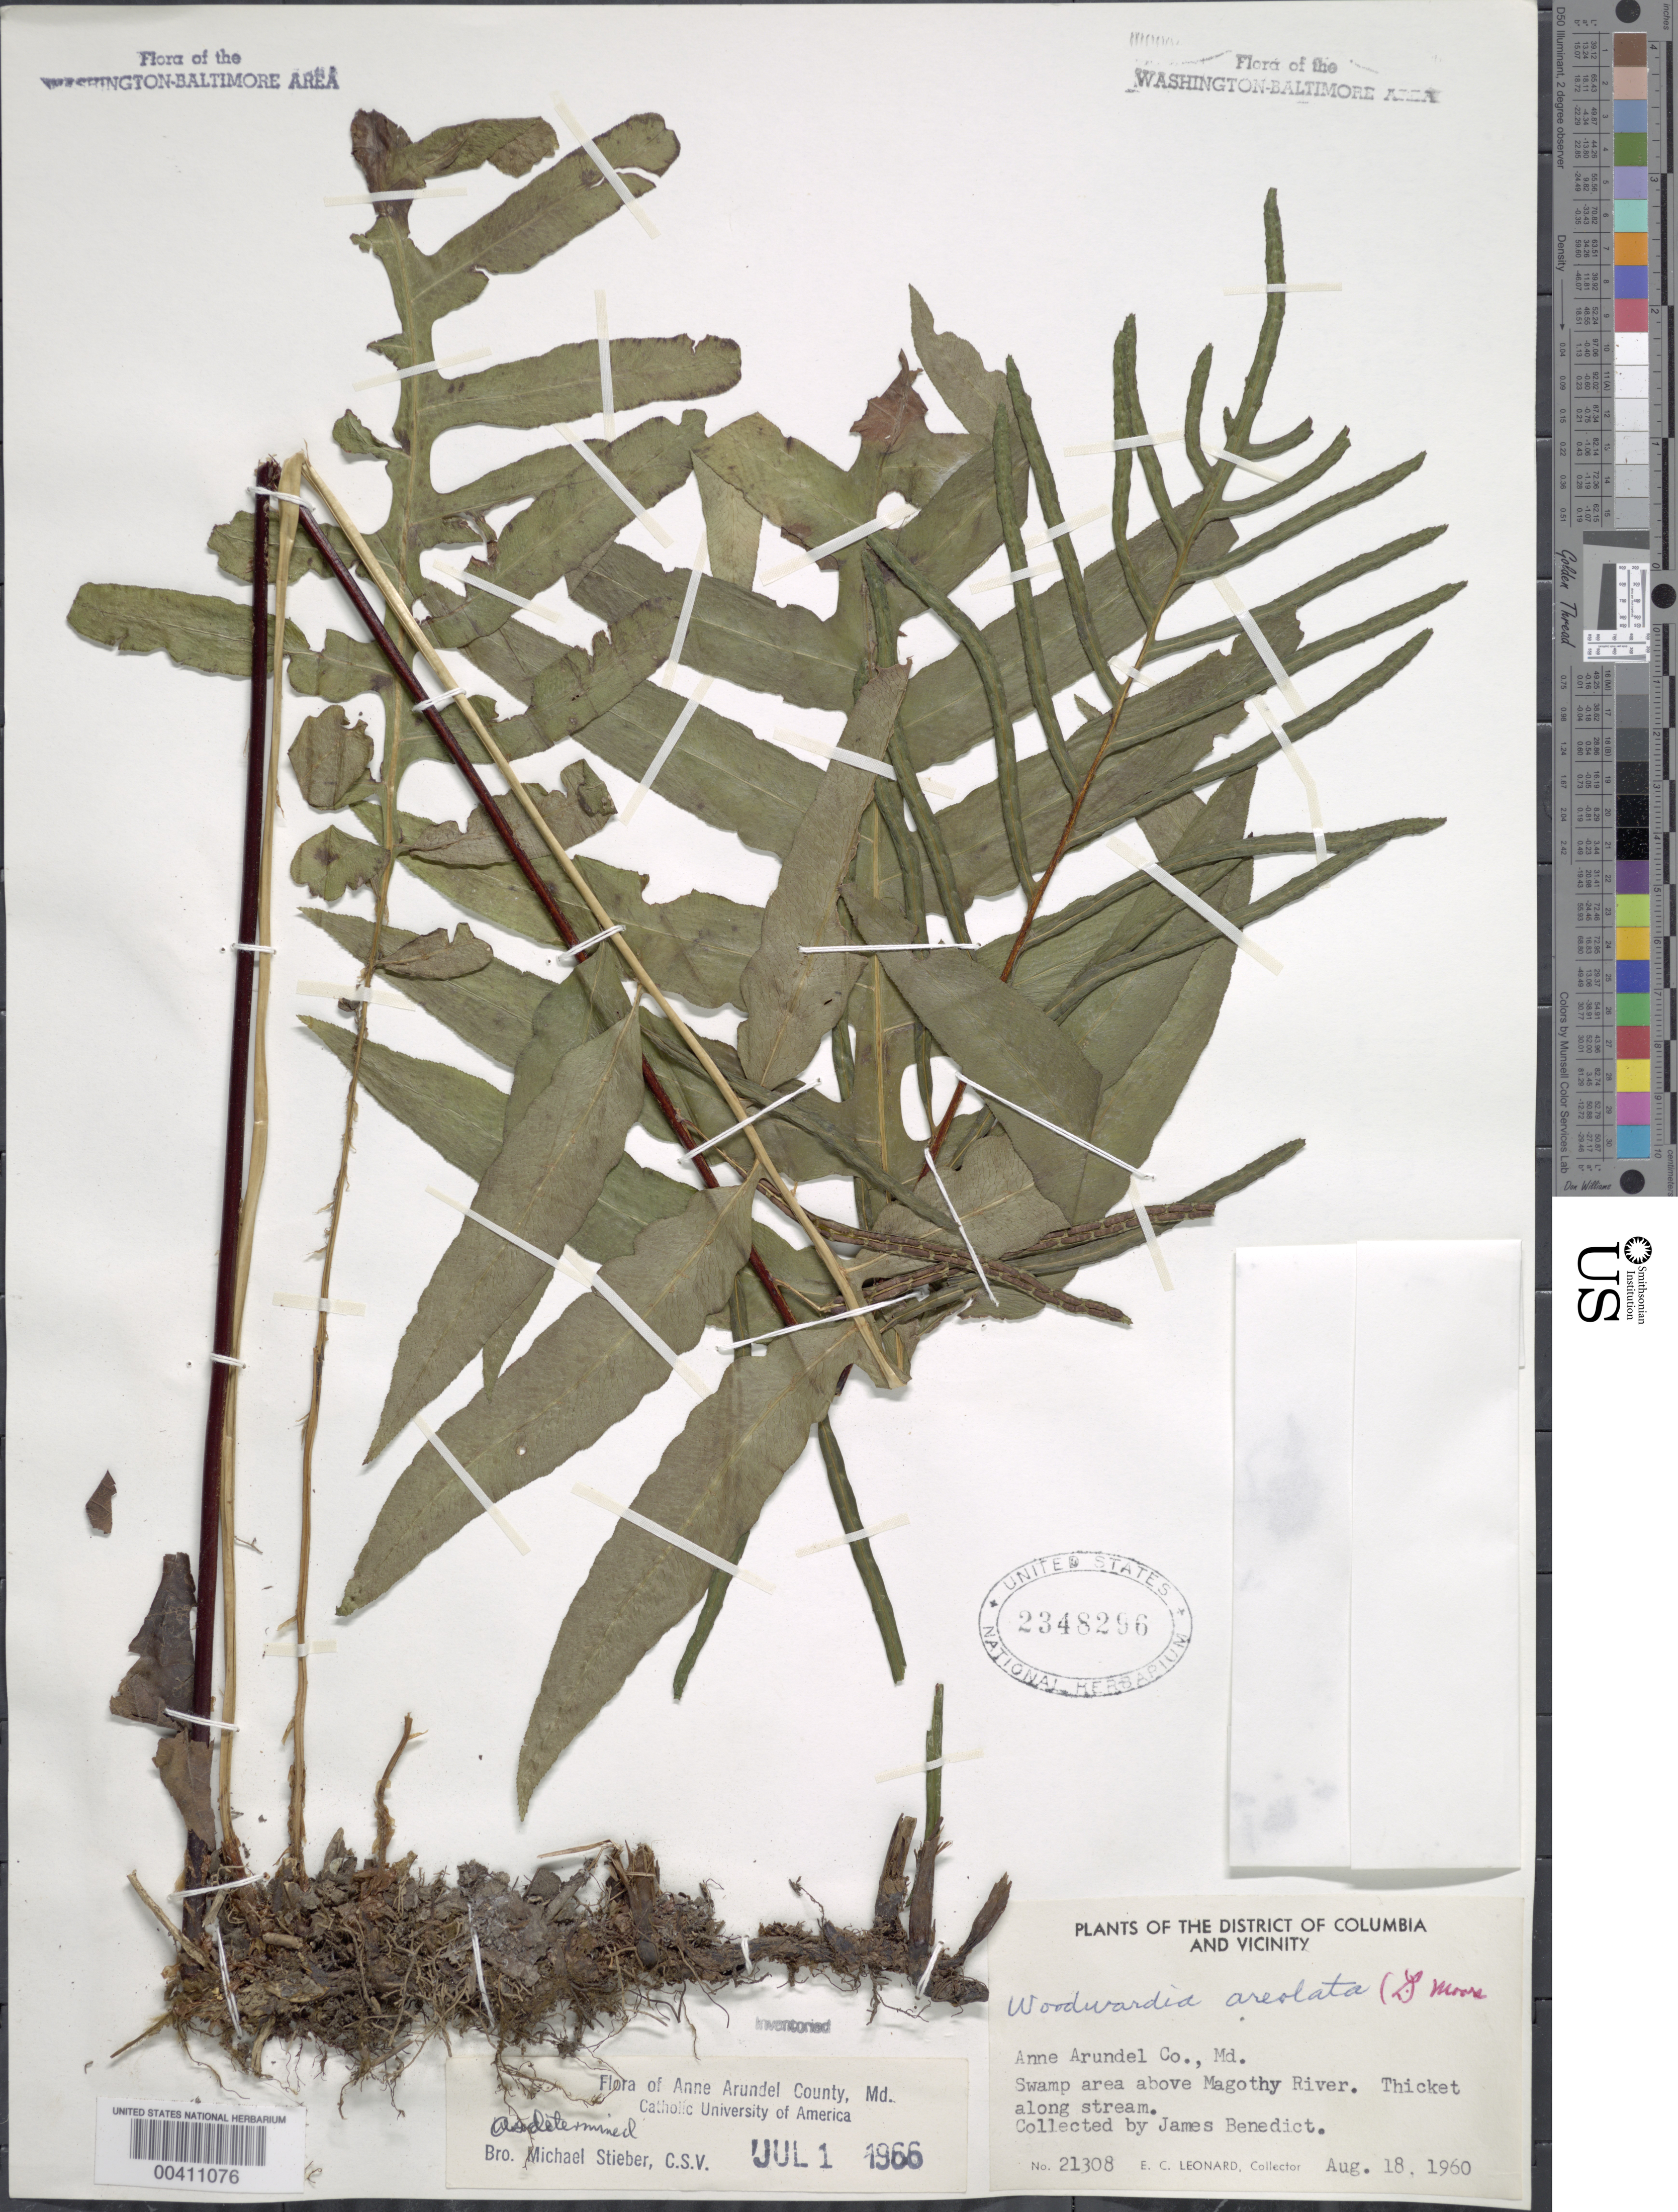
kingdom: Plantae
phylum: Tracheophyta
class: Polypodiopsida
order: Polypodiales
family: Blechnaceae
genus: Woodwardia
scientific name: Woodwardia areolata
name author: (L.) T. Moore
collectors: J. E. Benedict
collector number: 21308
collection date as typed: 18 Aug 1960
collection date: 1960-08-18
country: United States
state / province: Maryland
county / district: Anne Arundel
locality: Magothy River Area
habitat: In thicket of swamp area along stream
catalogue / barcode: US 2348296